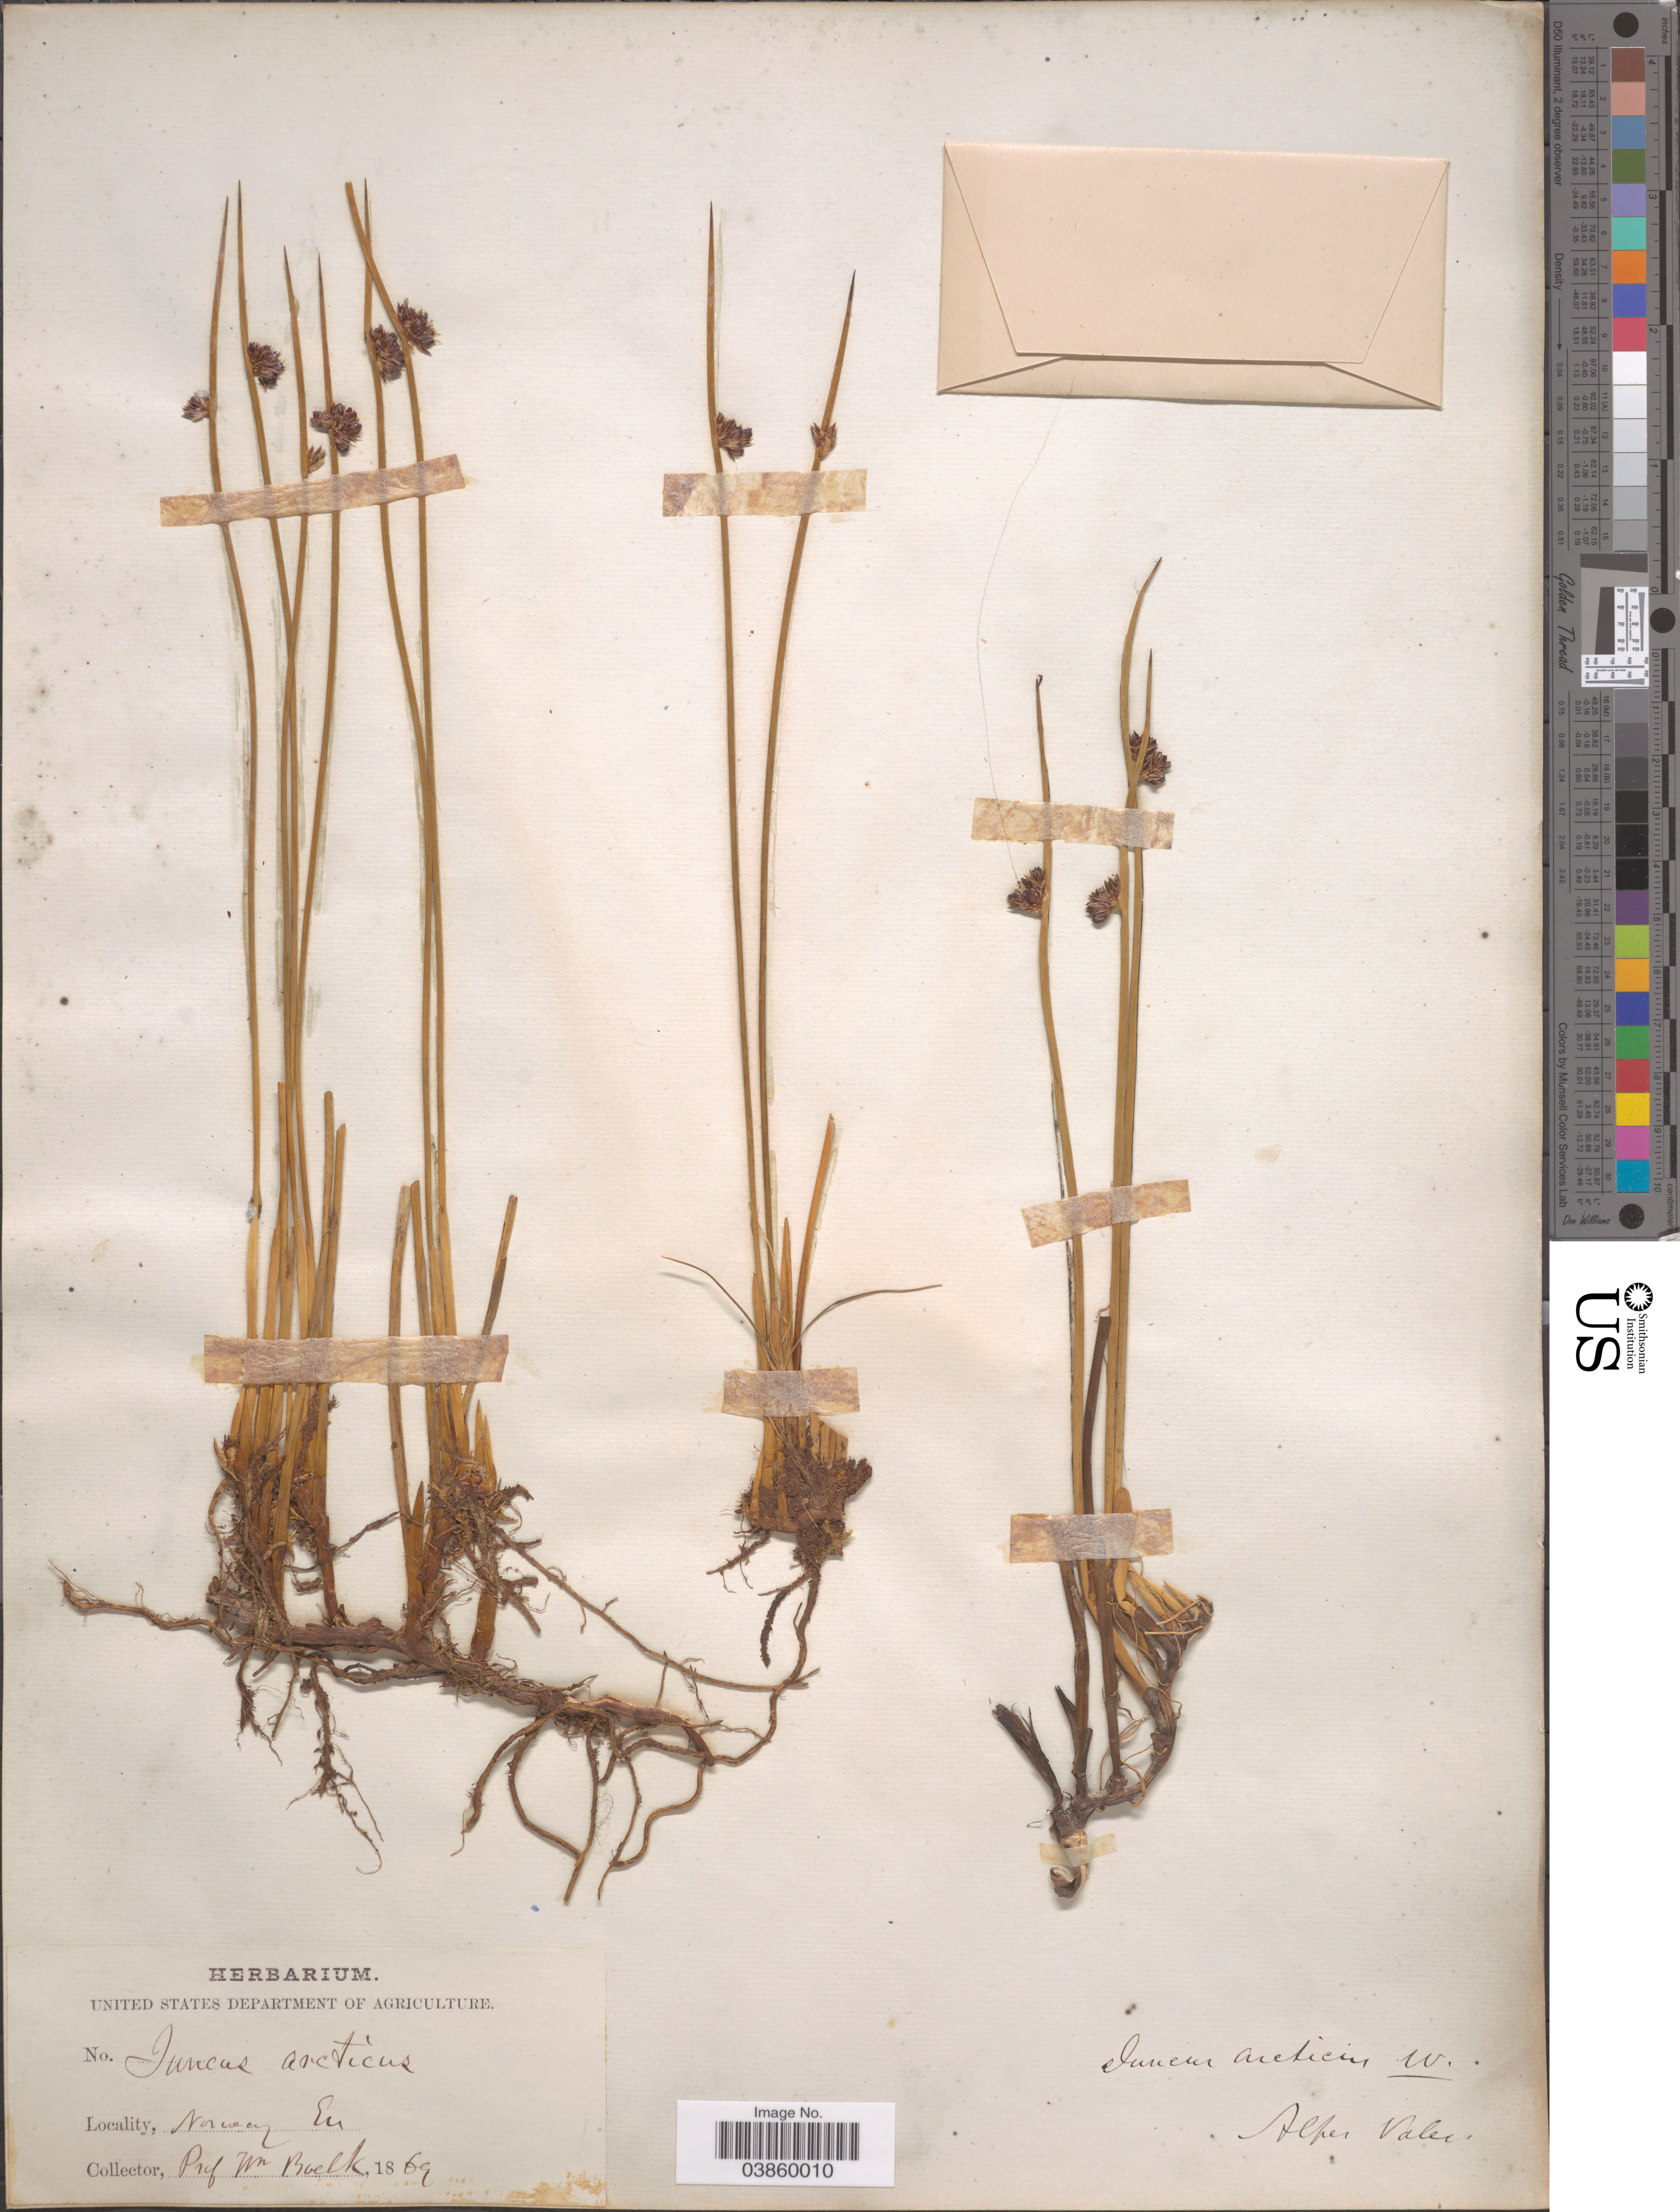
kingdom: Plantae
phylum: Tracheophyta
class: Liliopsida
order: Poales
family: Juncaceae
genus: Juncus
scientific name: Juncus arcticus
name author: Willd.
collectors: P. Boeck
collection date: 1869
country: Norway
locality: Eu. Alpen Valen.